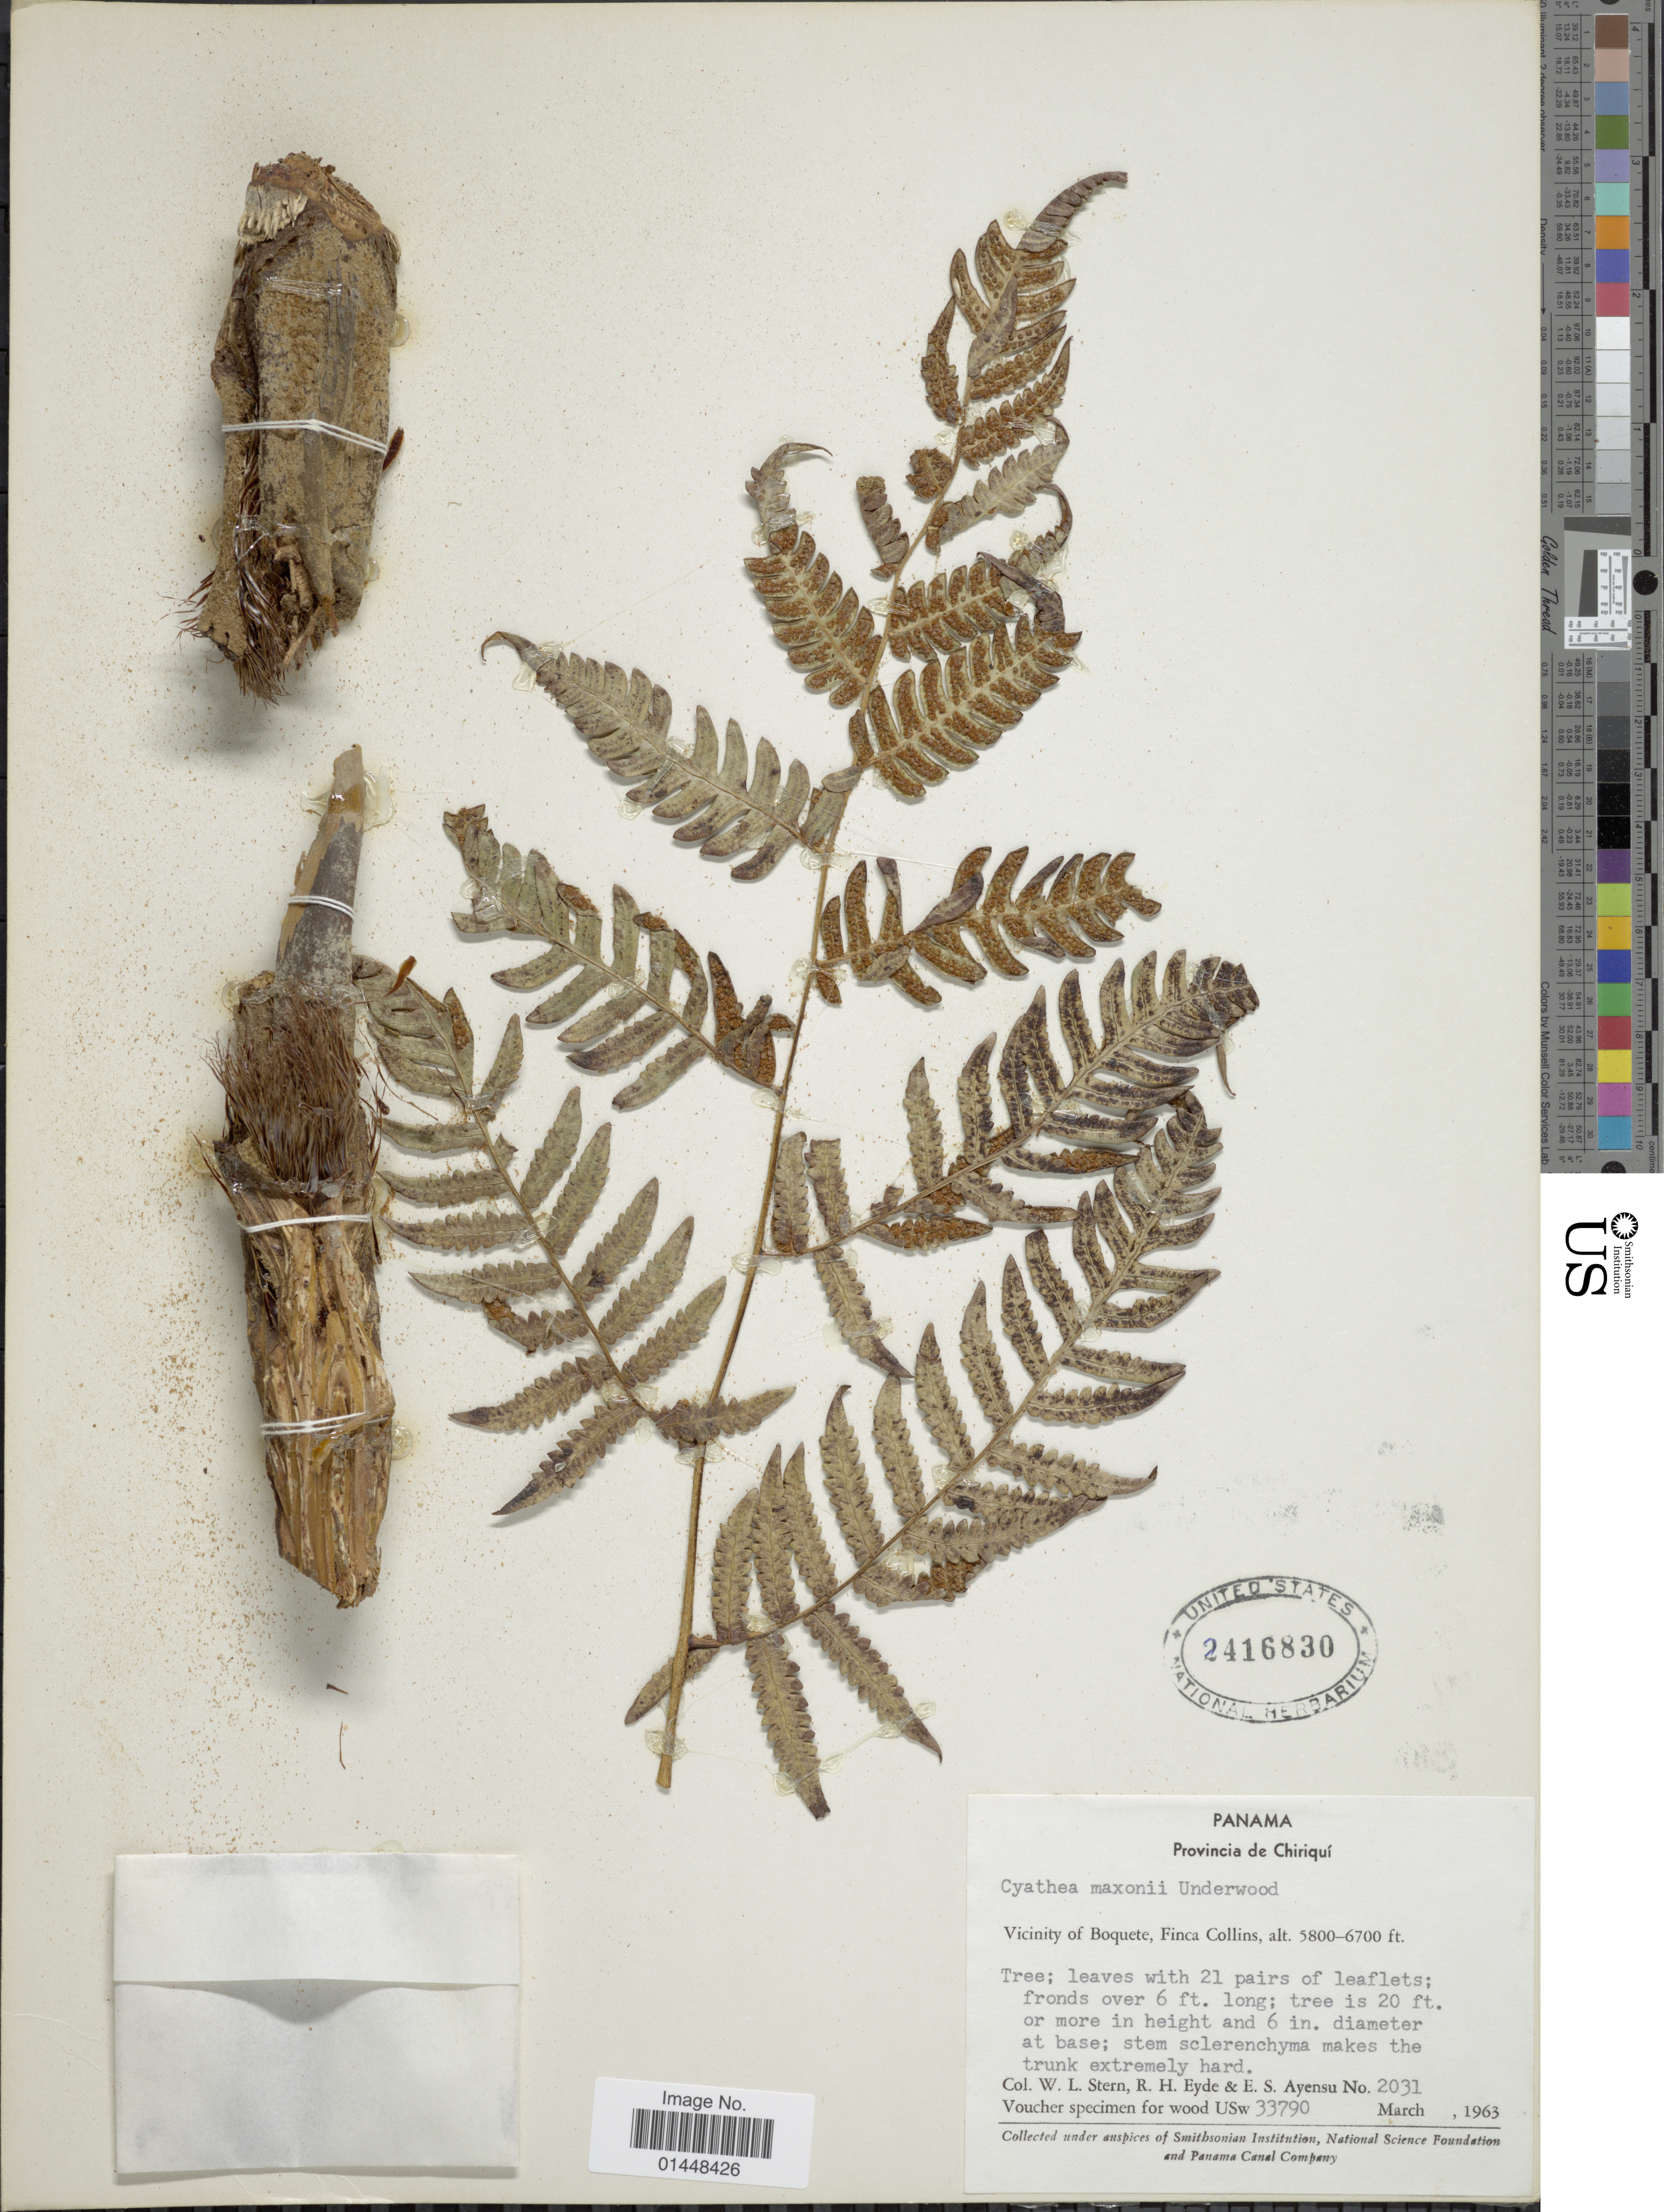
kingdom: Plantae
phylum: Tracheophyta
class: Polypodiopsida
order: Cyatheales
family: Cyatheaceae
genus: Cyathea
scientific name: Cyathea caracasana var. maxonii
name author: (Underw.) R.M. Tryon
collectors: W. L. Stern, R. H. Eyde & E. S. Ayensu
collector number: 2031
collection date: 1963-03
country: Panama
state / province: Chiriqui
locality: Vicinity of Boquete, Finca Collins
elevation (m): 1768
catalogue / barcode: US 2416830